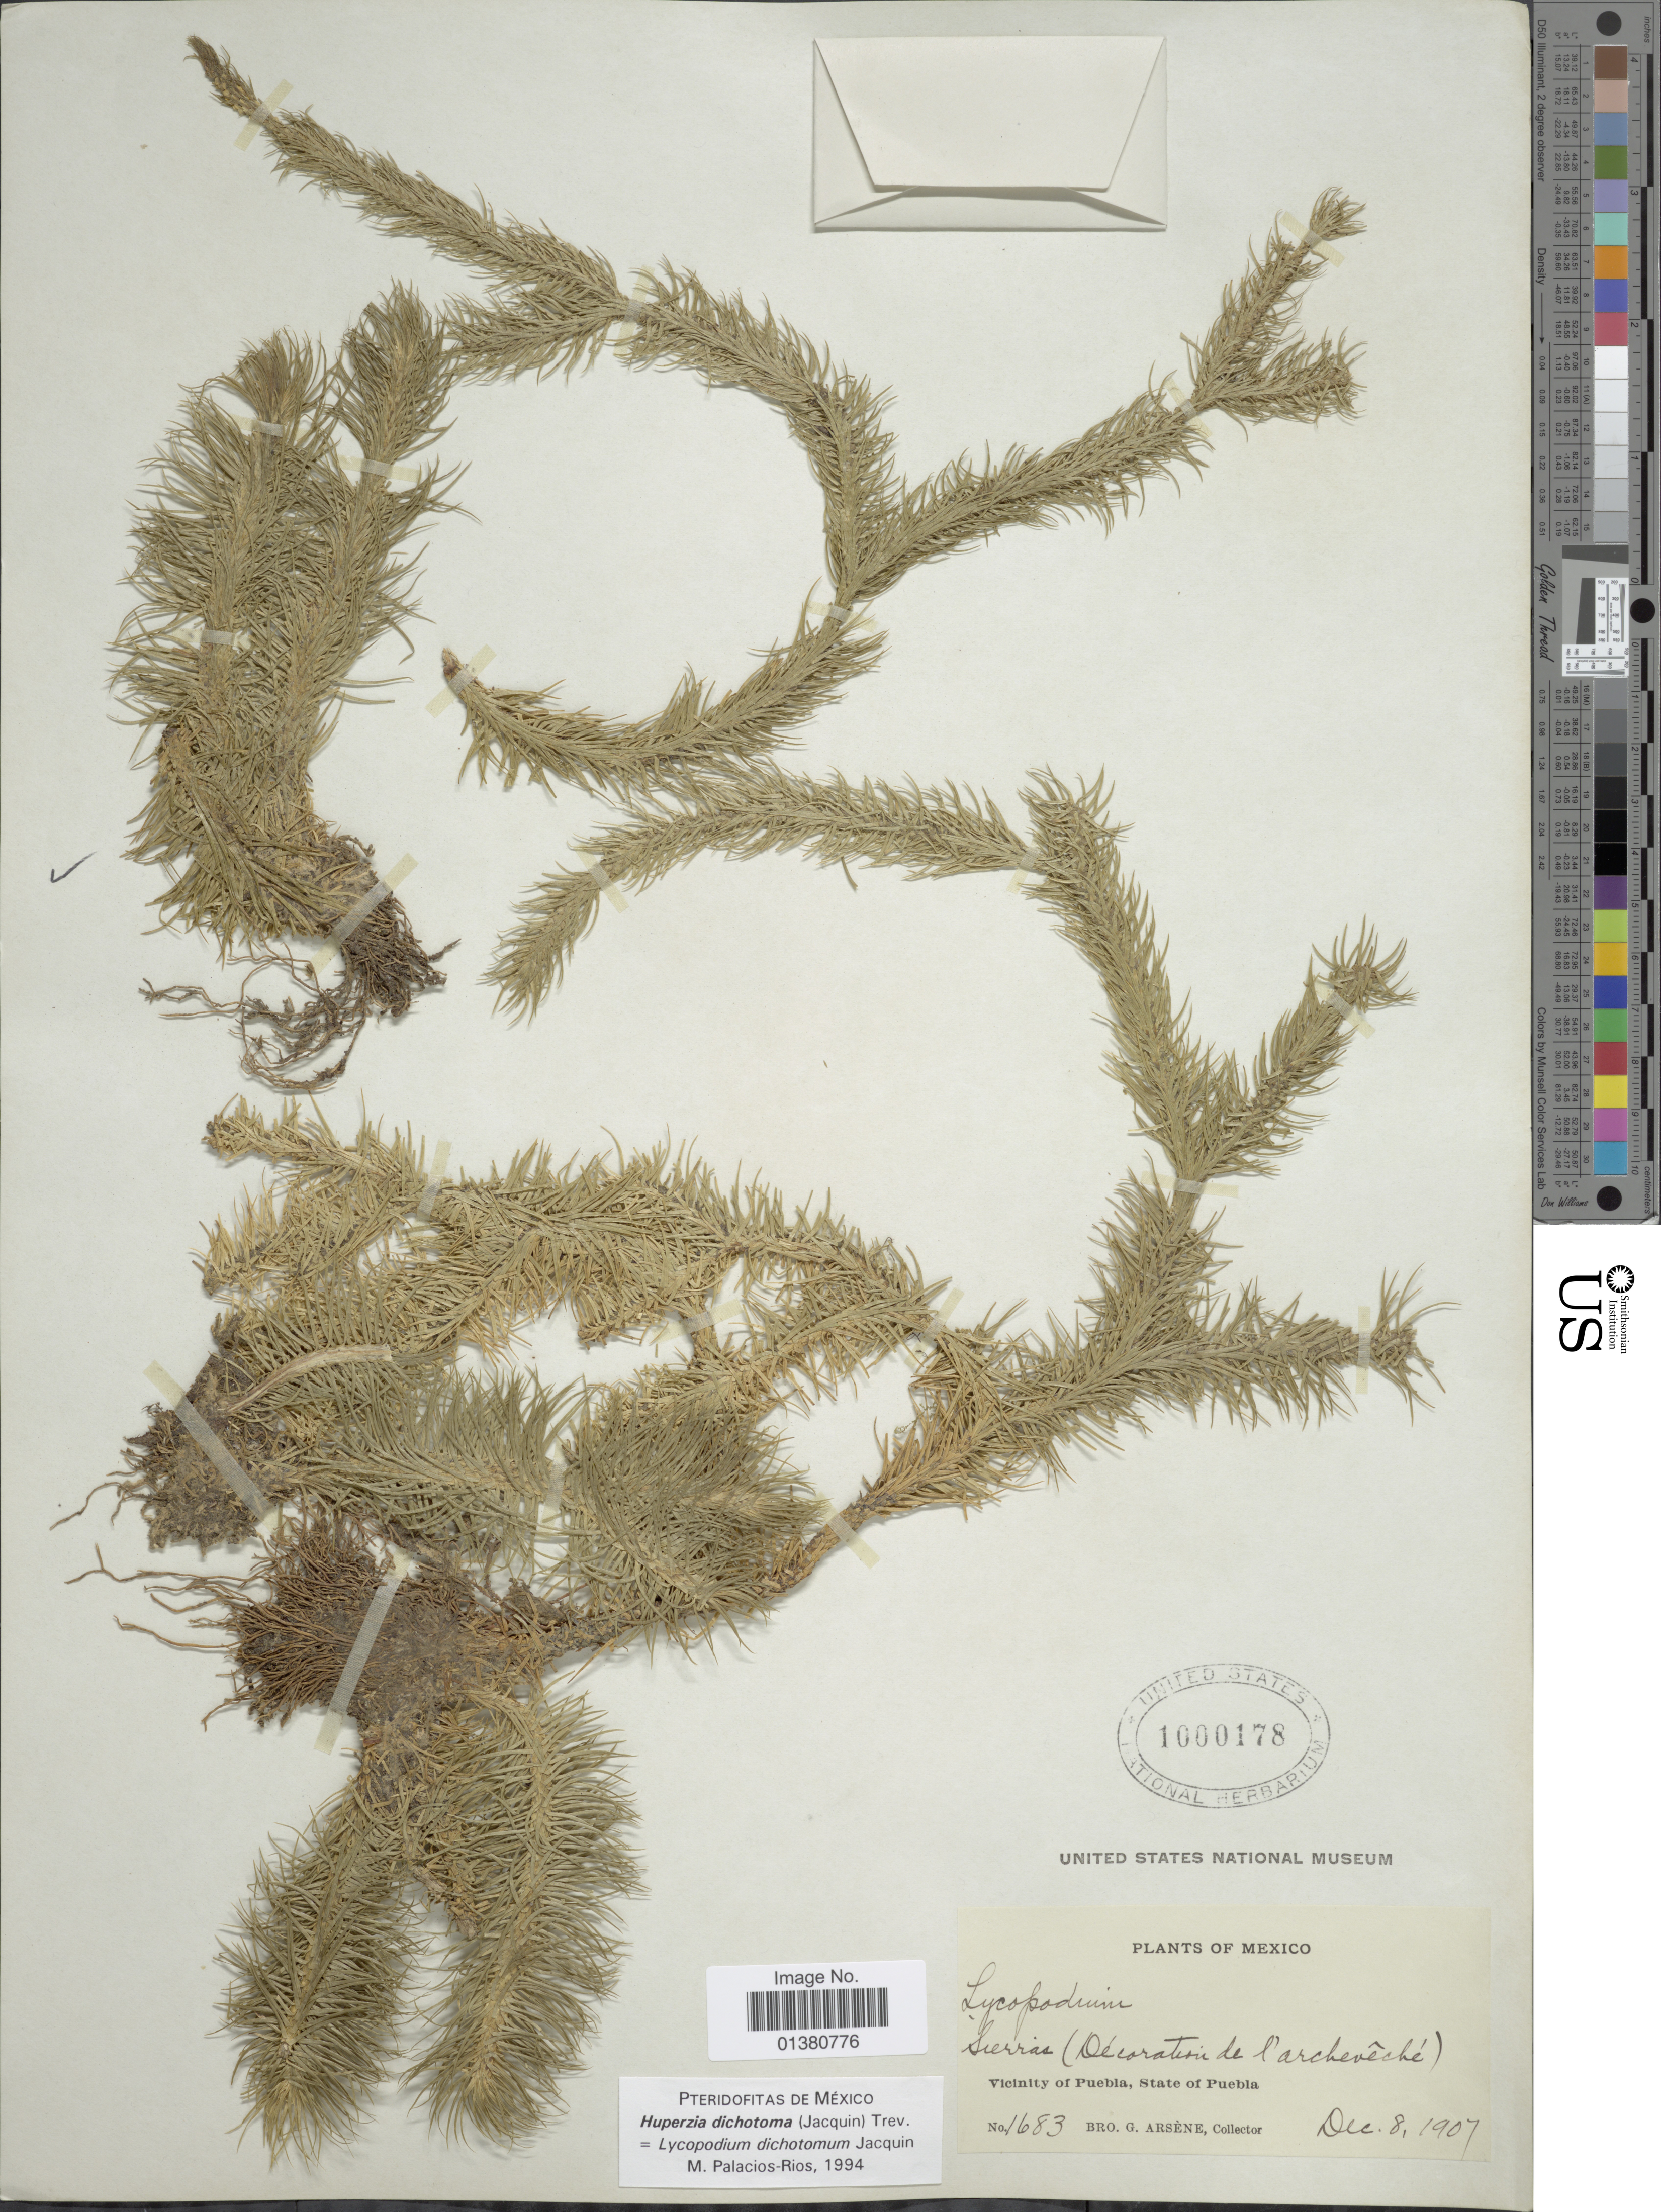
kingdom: Plantae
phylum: Tracheophyta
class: Lycopodiopsida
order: Lycopodiales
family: Lycopodiaceae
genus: Phlegmariurus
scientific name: Phlegmariurus dichotomus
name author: (Jacq.) W.H. Wagner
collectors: Bro. G. Arsène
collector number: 1683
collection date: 1907-12-08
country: Mexico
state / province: Puebla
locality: Vicinity of Puebla, State of Puebla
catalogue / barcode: US 1000178